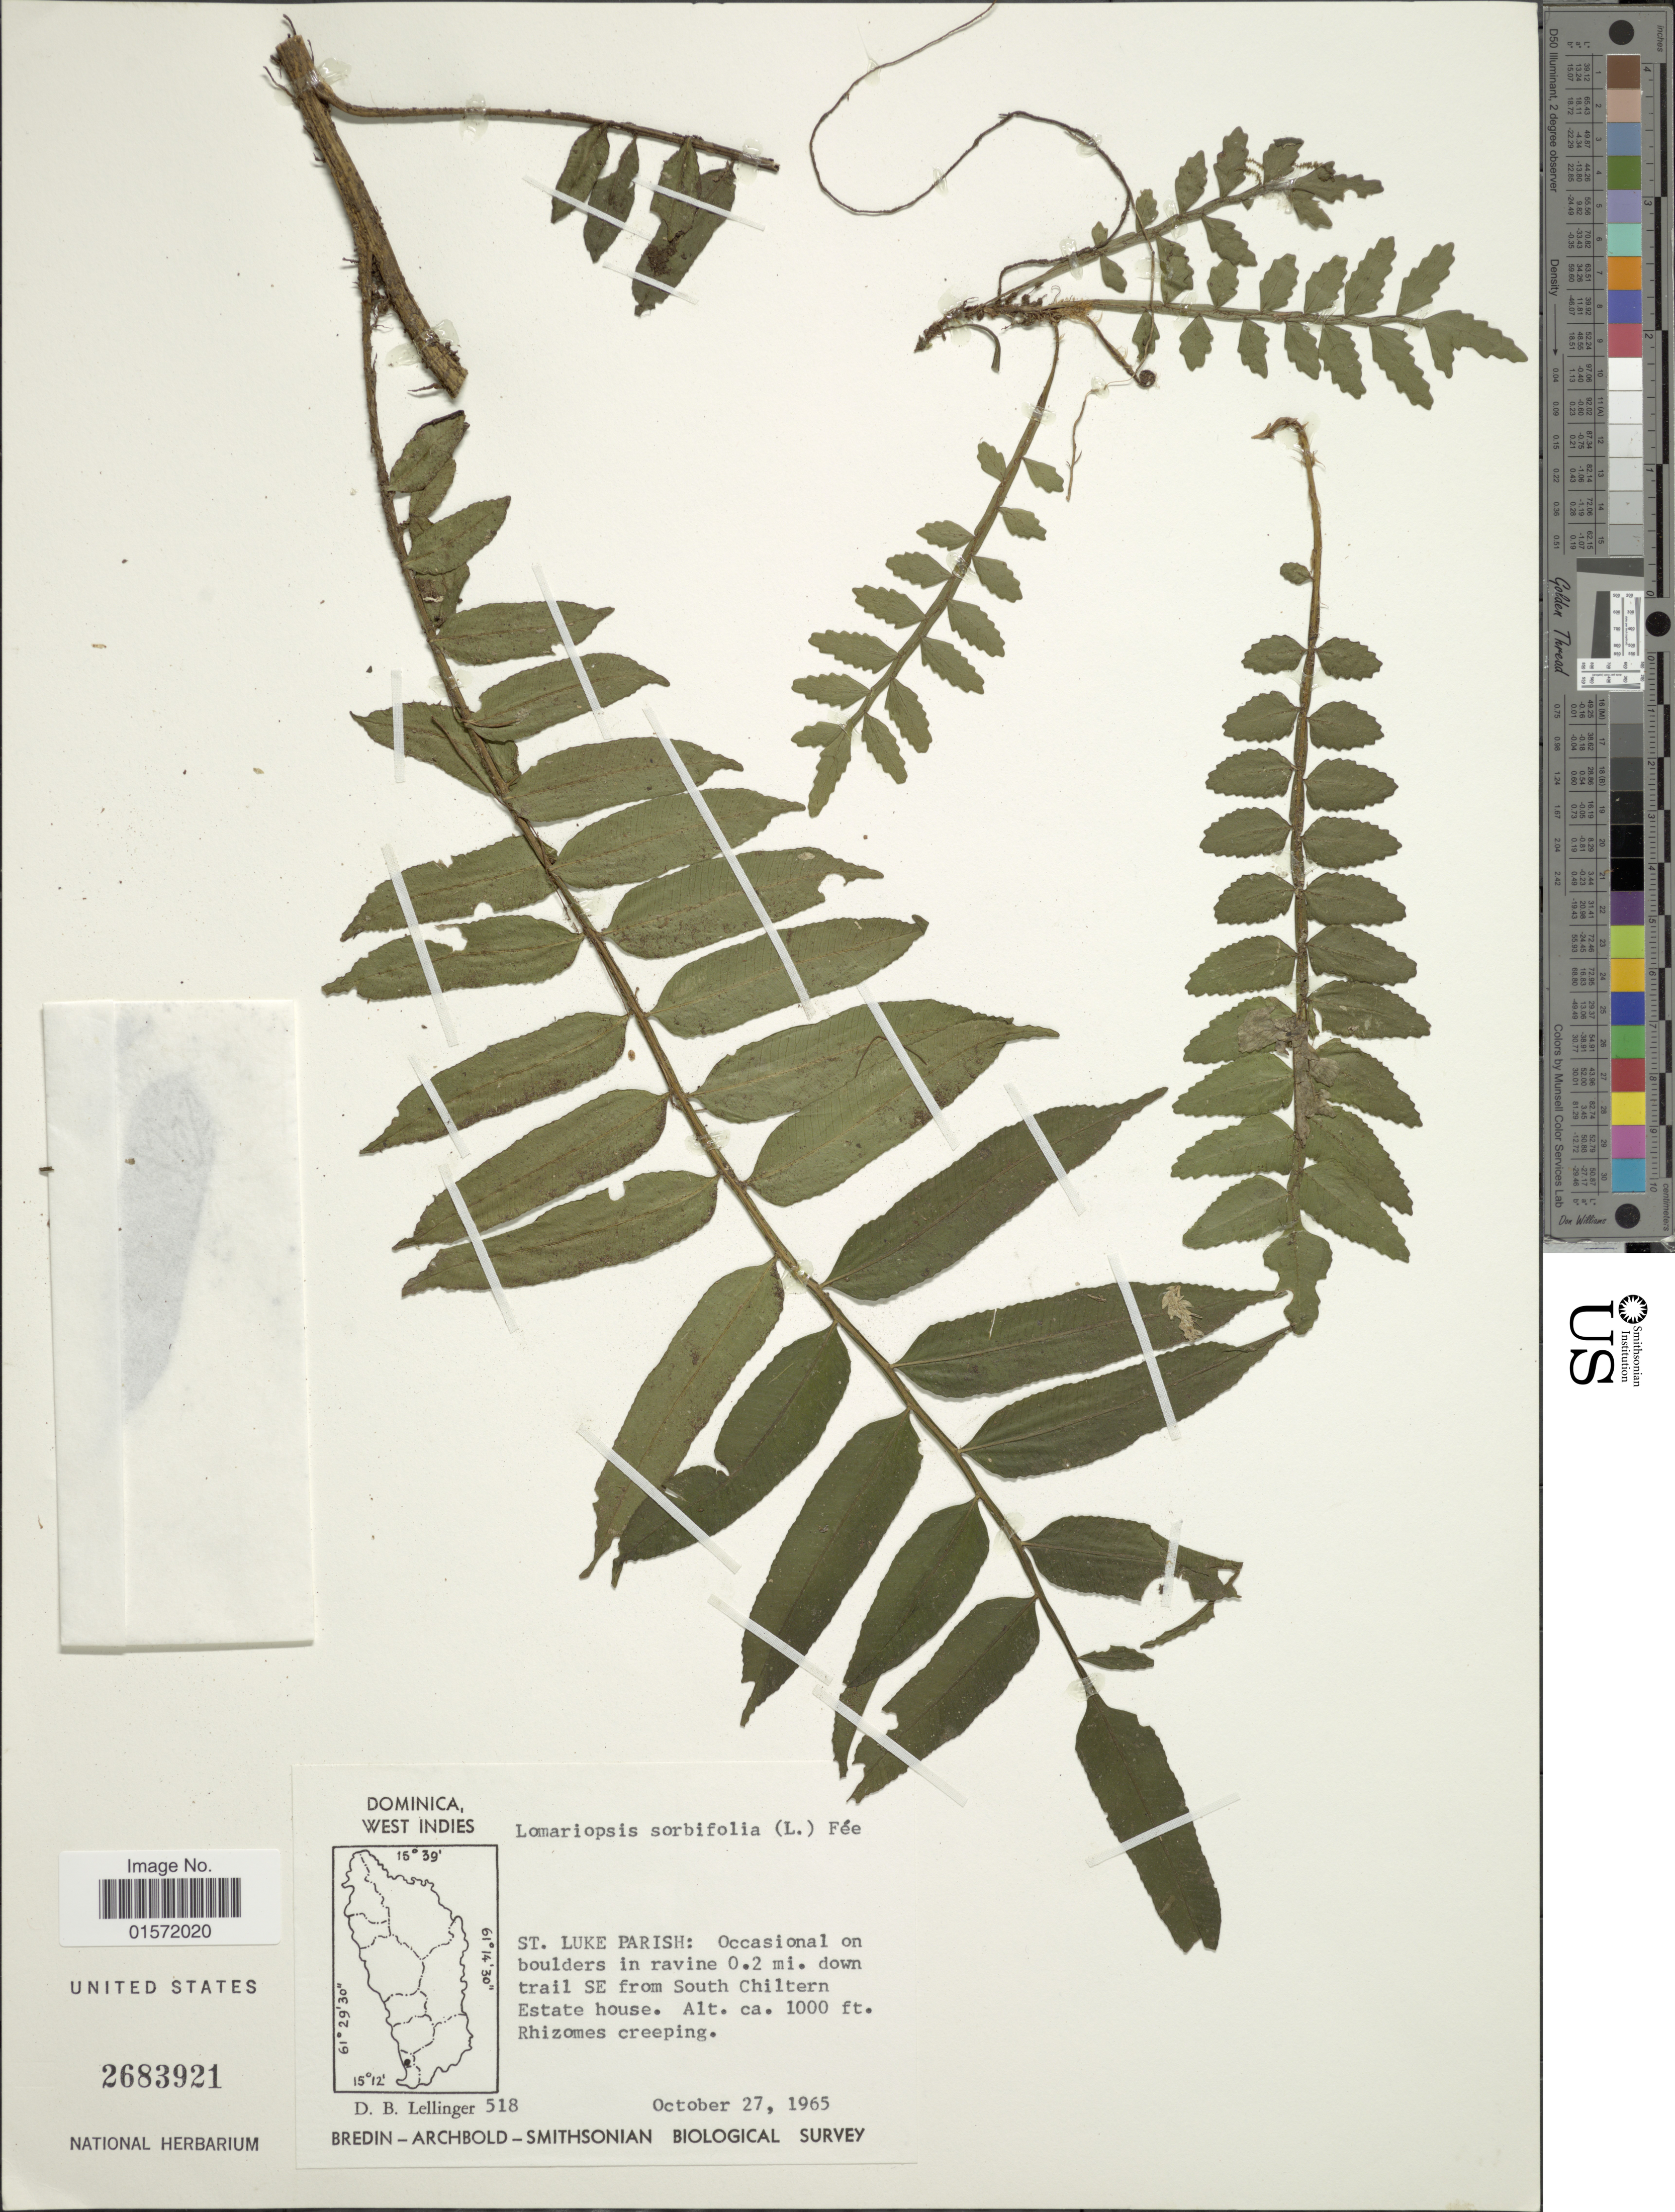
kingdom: Plantae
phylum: Tracheophyta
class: Polypodiopsida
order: Polypodiales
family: Lomariopsidaceae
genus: Lomariopsis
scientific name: Lomariopsis sorbifolia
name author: (L.) Fée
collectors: D. B. Lellinger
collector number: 518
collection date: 1965-10-27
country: Dominica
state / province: St. Luke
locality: West Indies, St. Luke Parish: Occasional on boulders in ravine 0.2 mi. down trail SE from South Chiltern Estate house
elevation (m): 305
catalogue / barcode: US 2683921